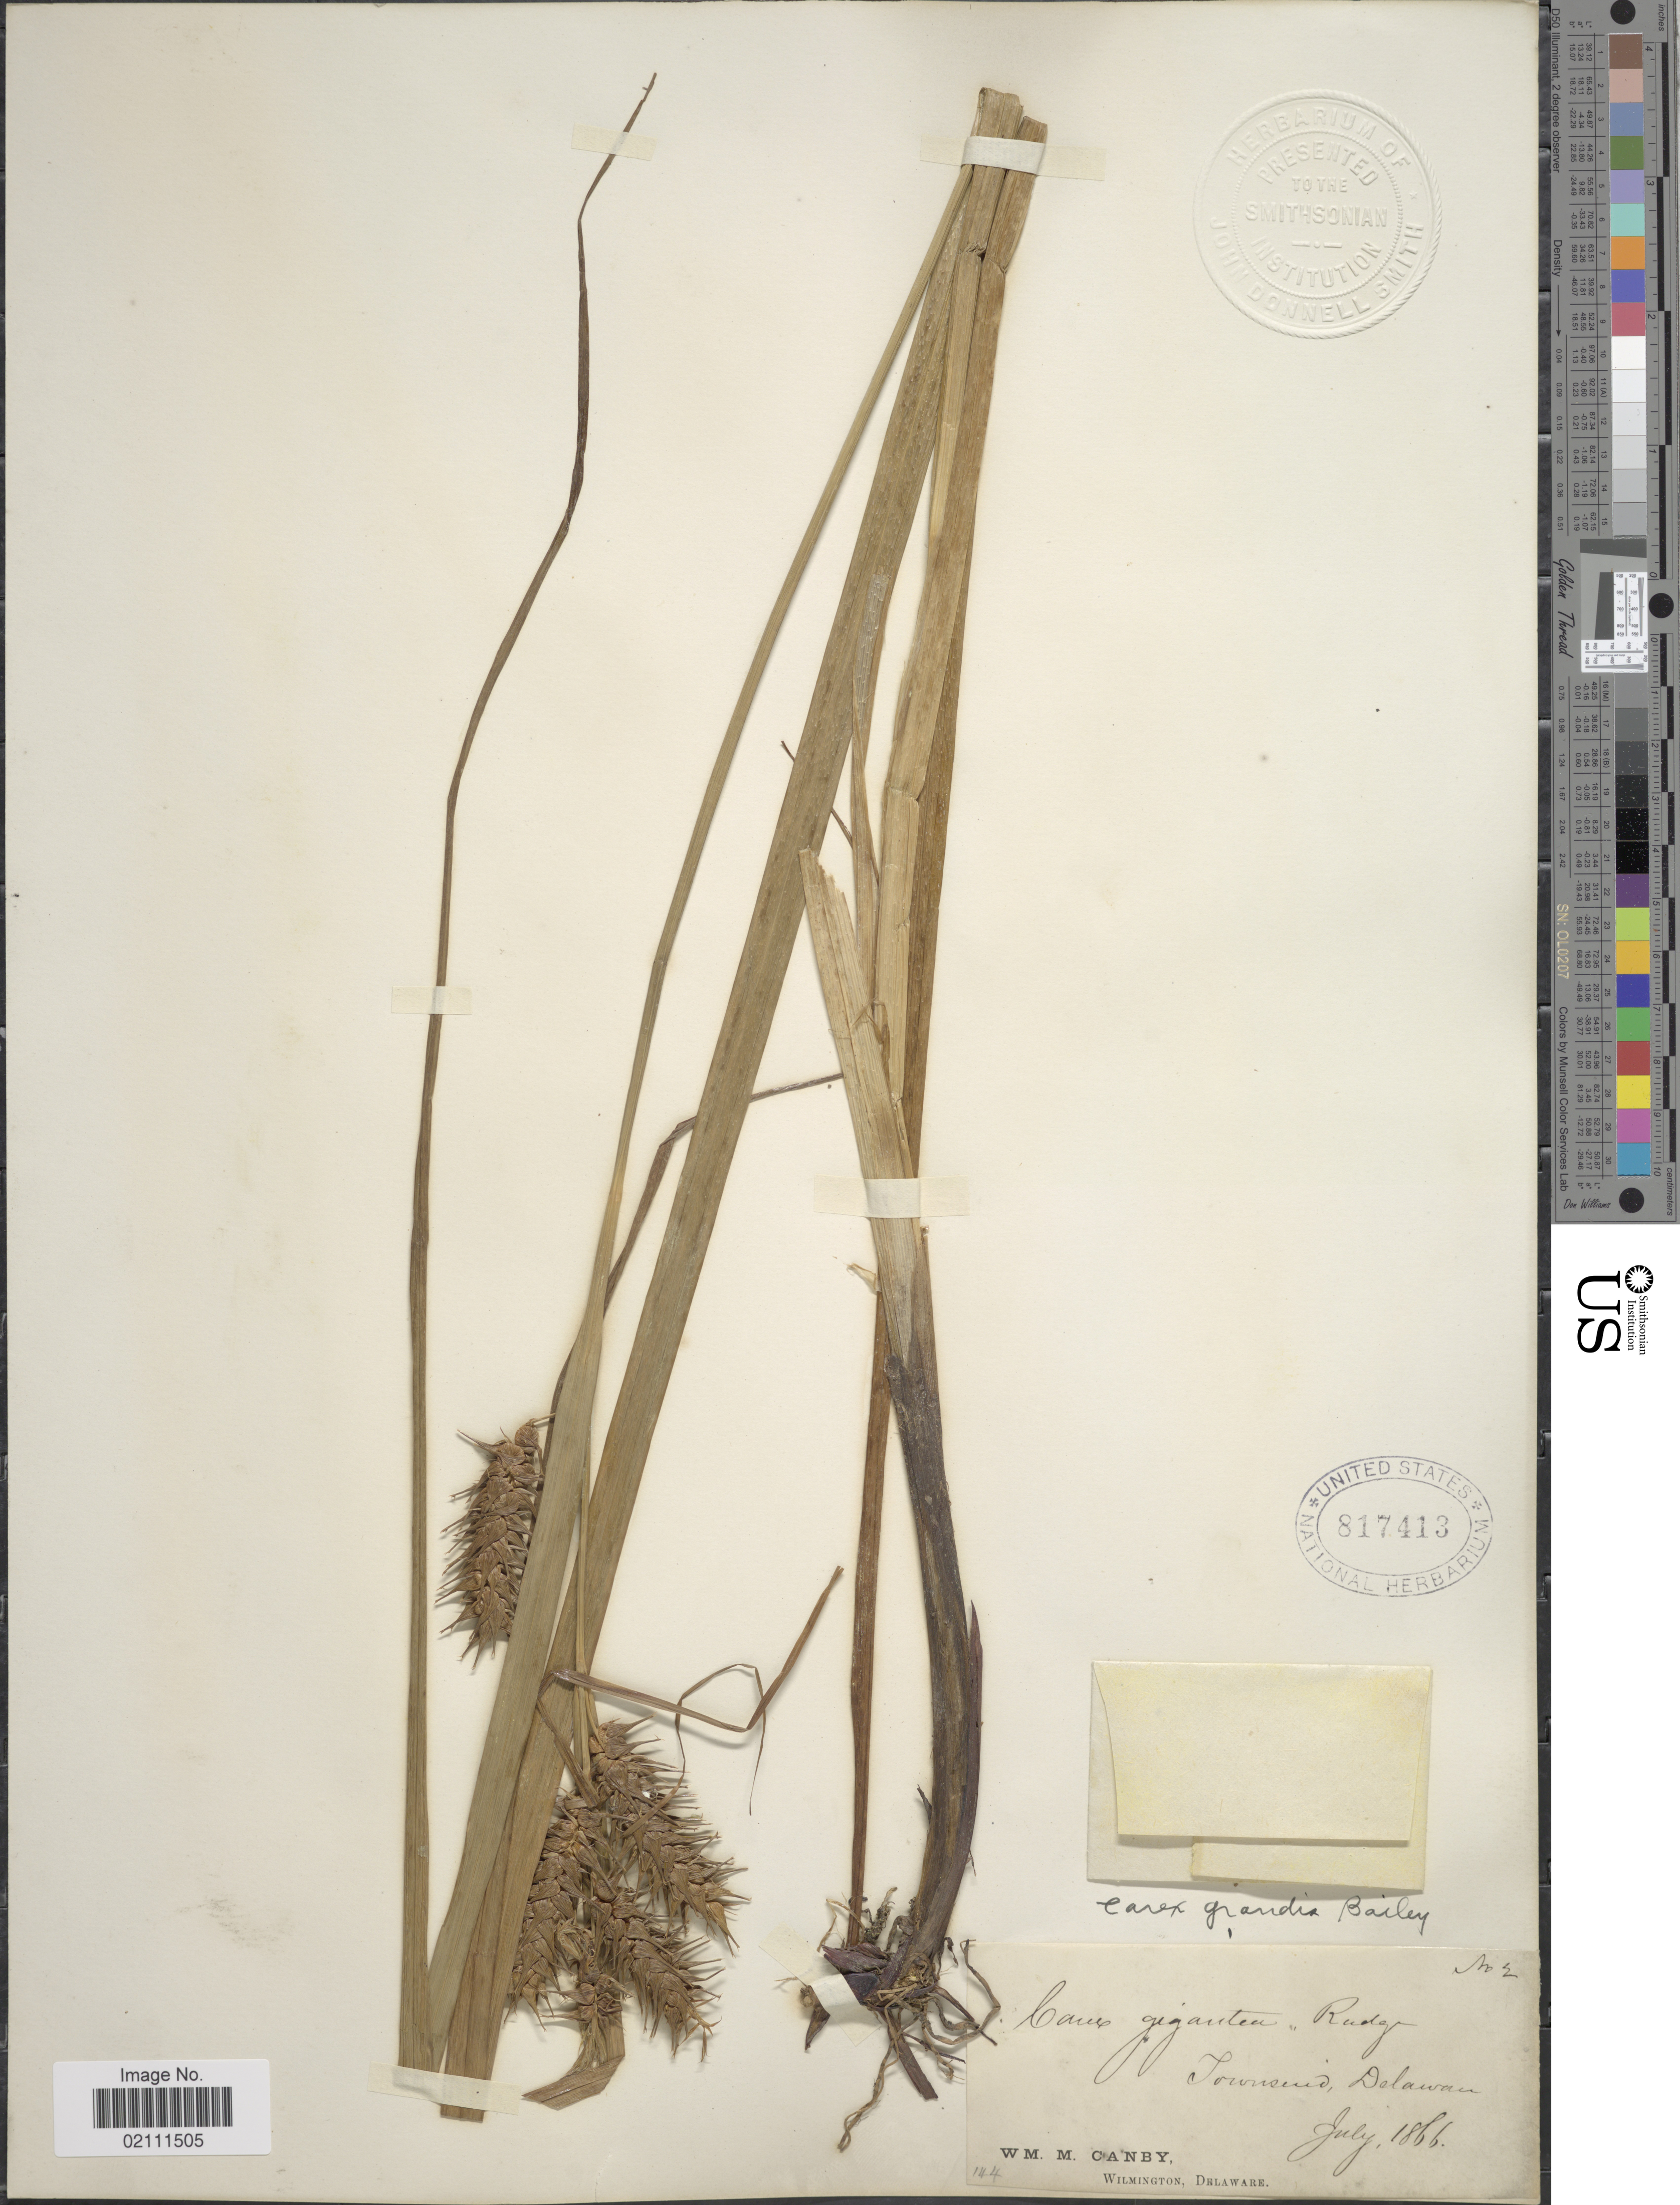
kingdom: Plantae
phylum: Tracheophyta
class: Liliopsida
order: Poales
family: Cyperaceae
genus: Carex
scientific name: Carex gigantea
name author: Rudge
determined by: Strong, Mark T., (BOT), Smithsonian Institution - National Museum of Natural History (UNITED STATES)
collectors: W. M. Canby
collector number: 2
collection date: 1866-07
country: United States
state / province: Delaware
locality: Townsend.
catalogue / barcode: US 817413